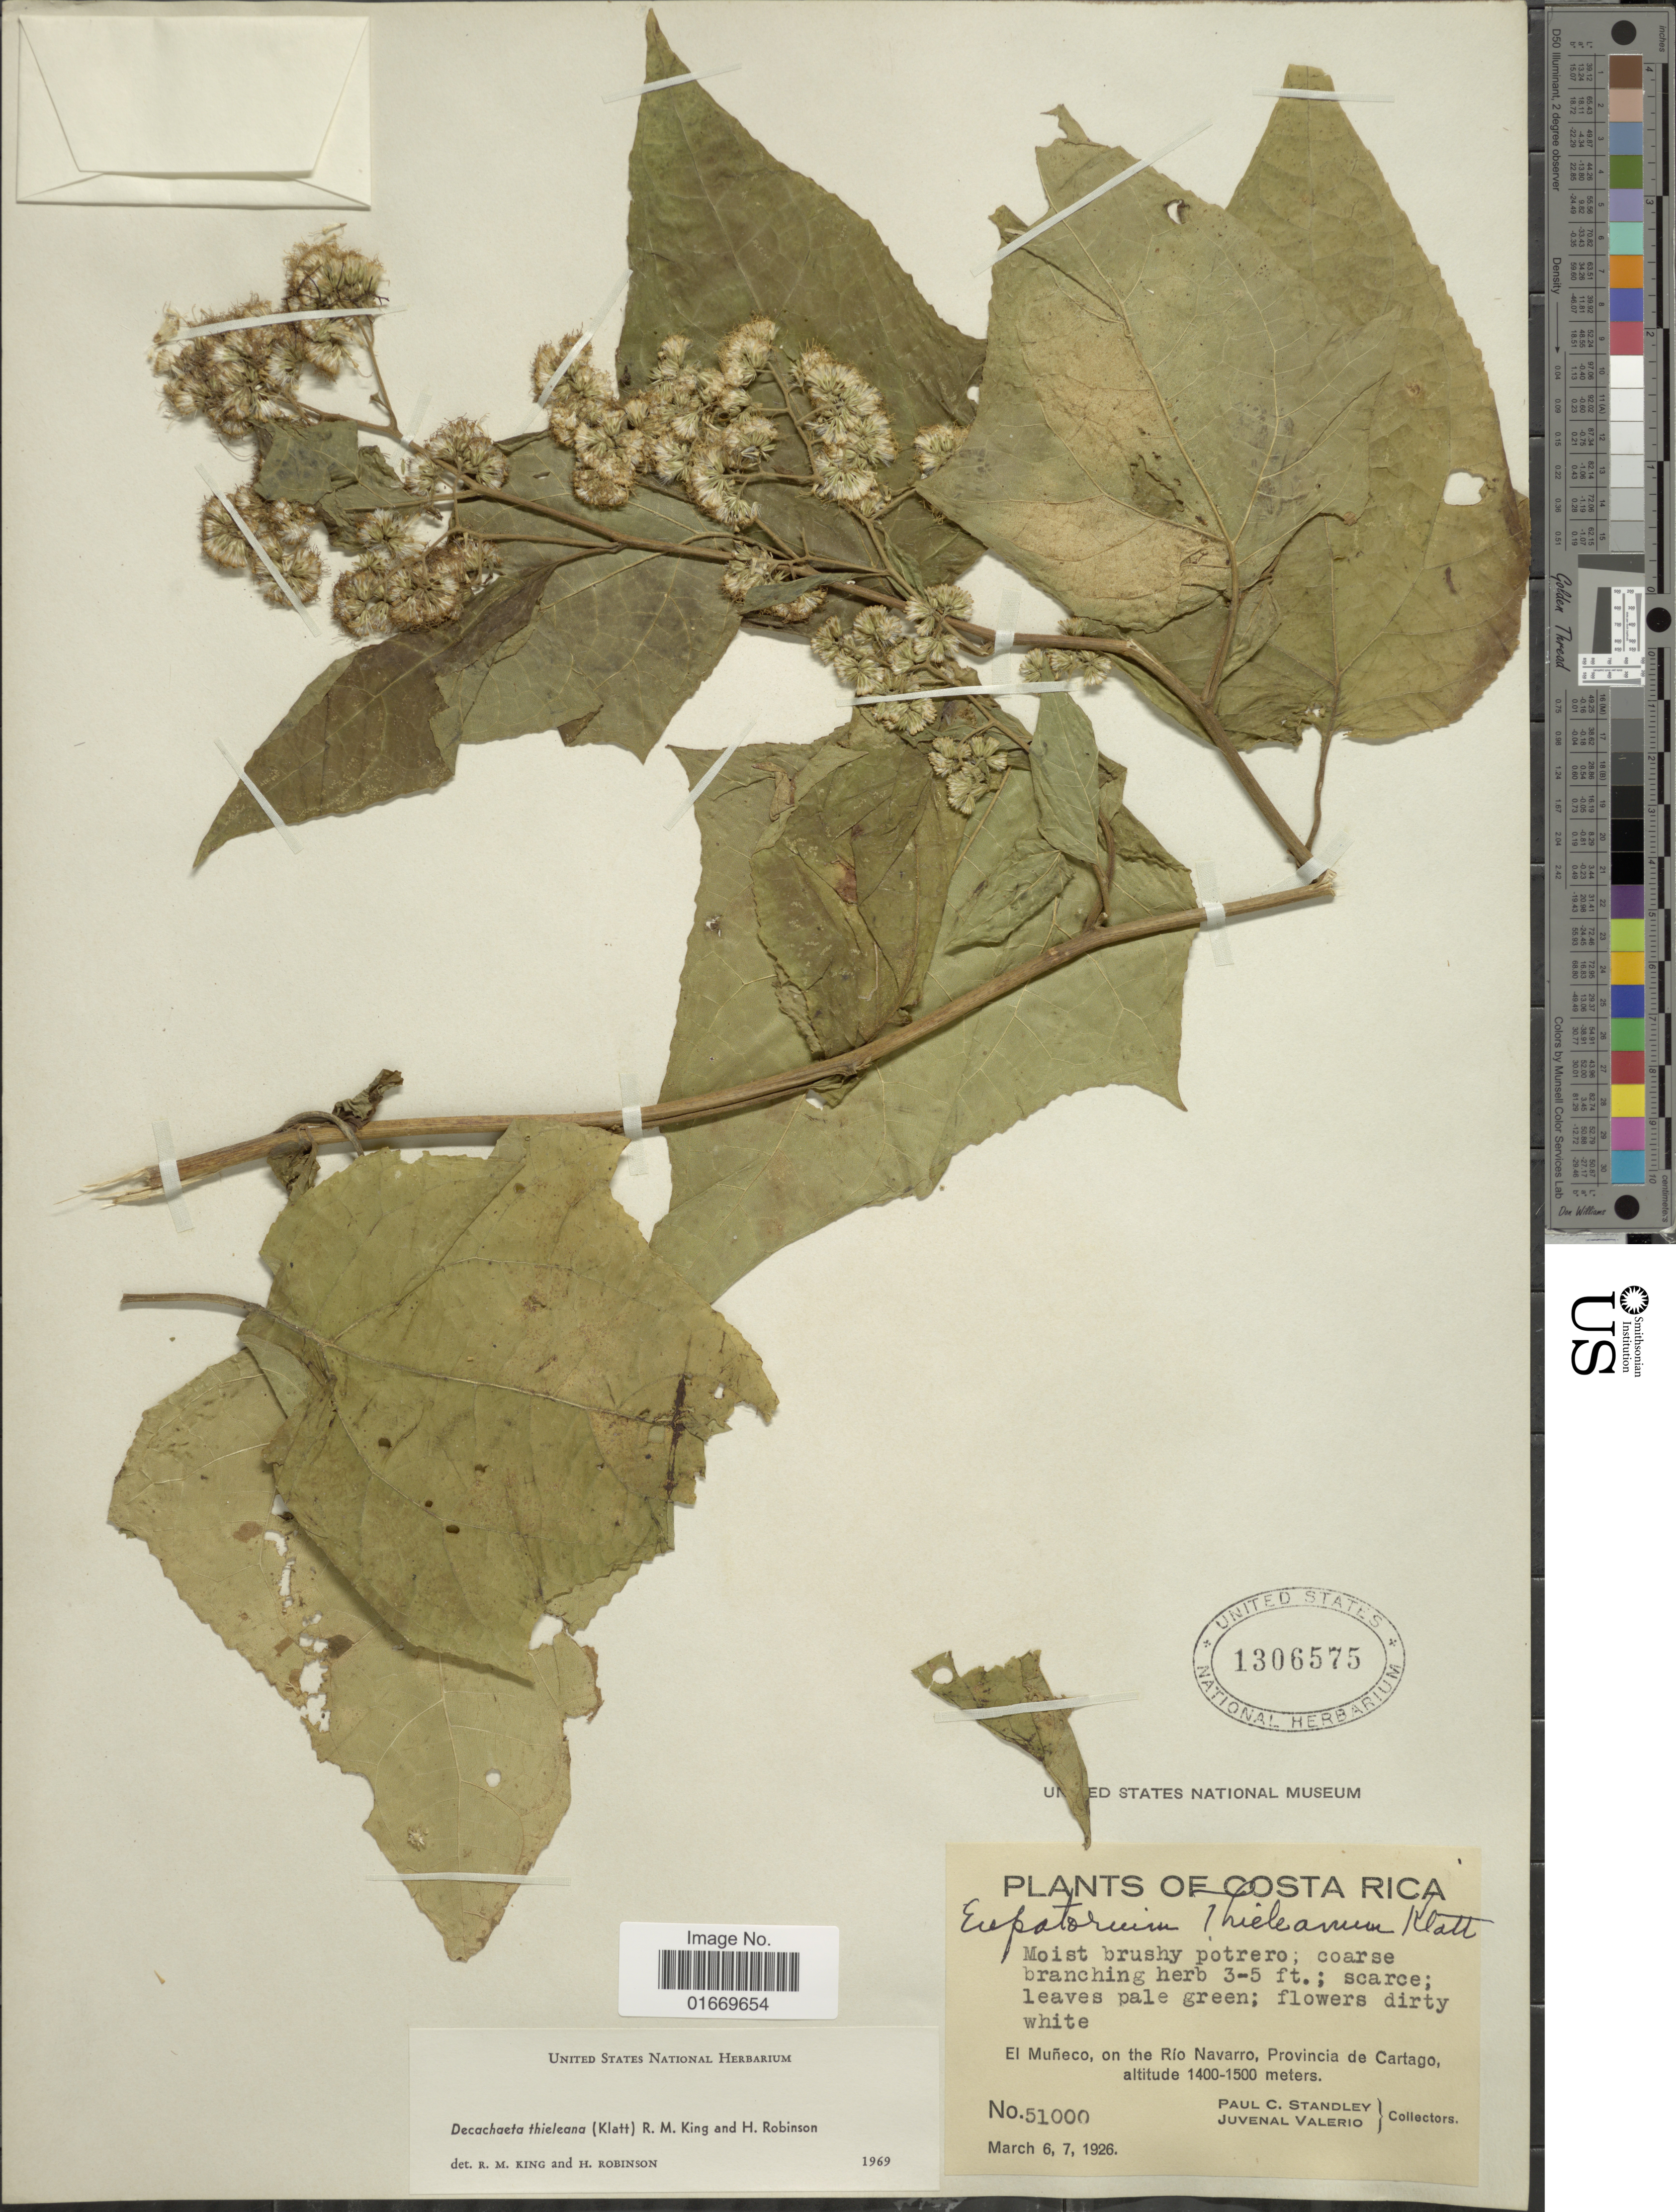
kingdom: Plantae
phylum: Tracheophyta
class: Magnoliopsida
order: Asterales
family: Asteraceae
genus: Decachaeta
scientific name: Decachaeta thieleana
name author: (Klatt) R.M. King & H. Rob.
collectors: P. C. Standley & J. Valerio R.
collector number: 51000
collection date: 1926-03-06/1926-03-07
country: Costa Rica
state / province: Cartago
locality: Costa Rica. El Muñeco, on the Rio Navarro, Provincia de Cartago,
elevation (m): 1400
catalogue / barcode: US 1306575